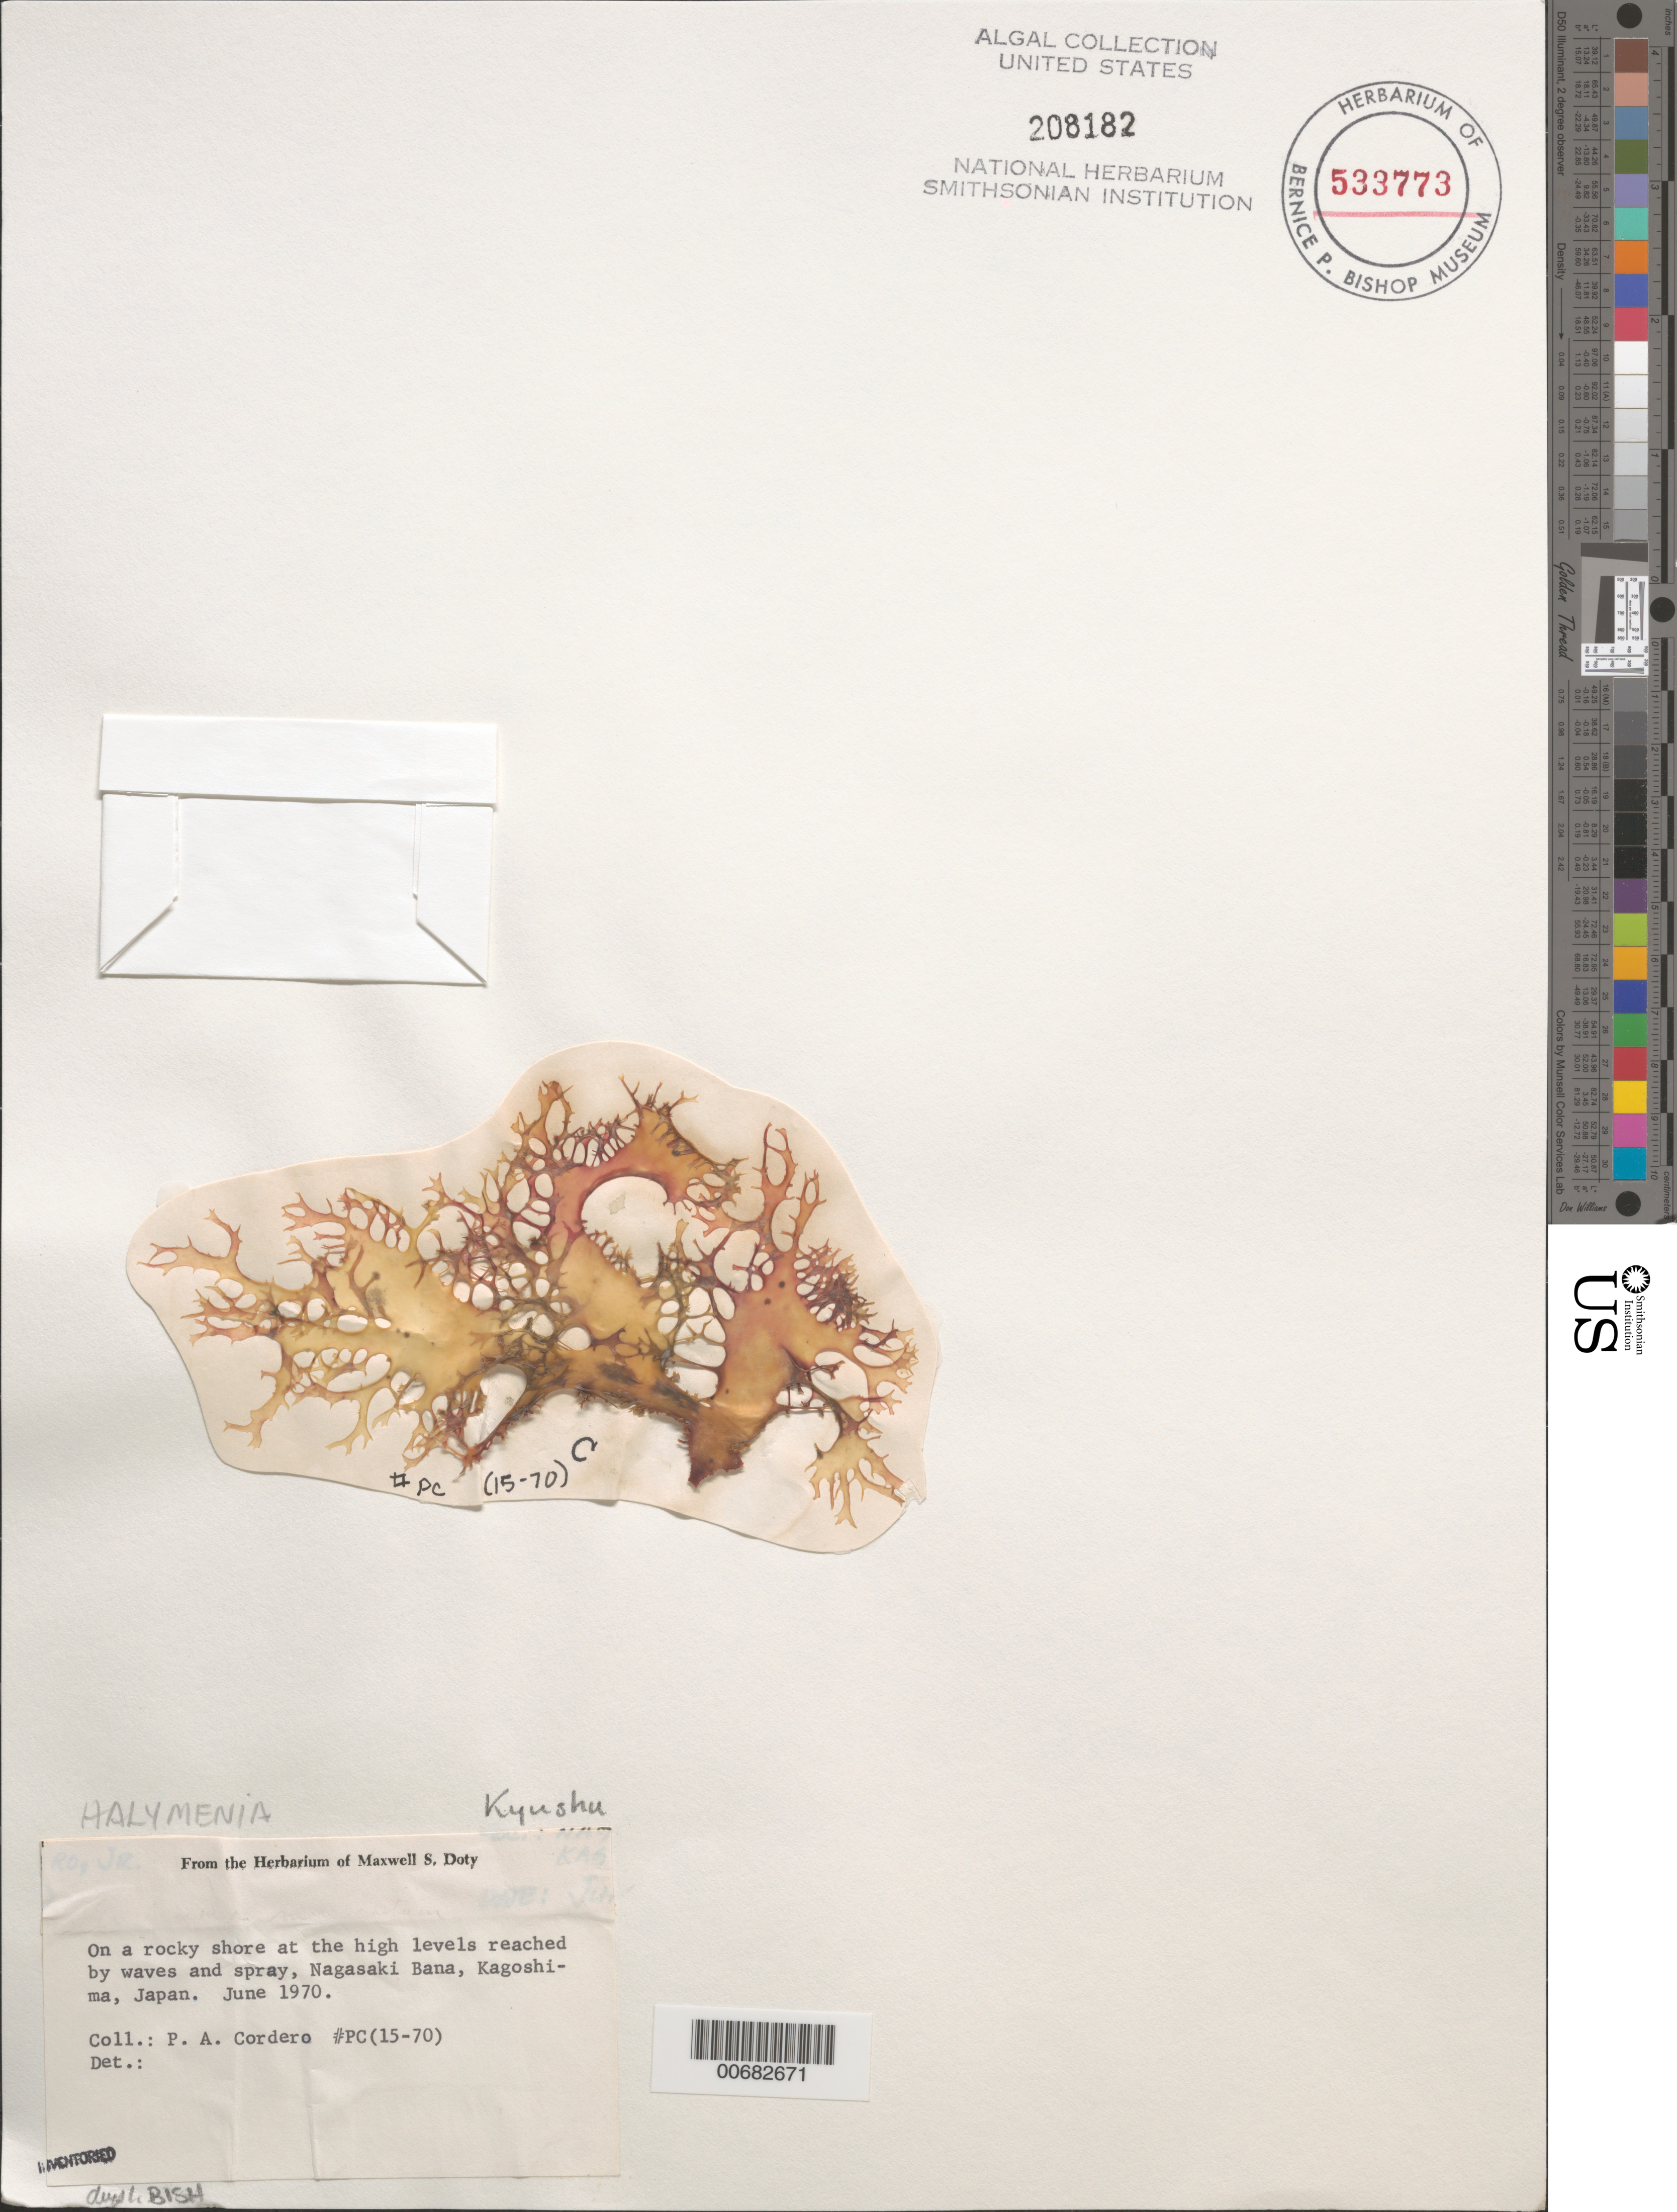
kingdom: Plantae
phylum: Rhodophyta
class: Florideophyceae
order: Halymeniales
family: Halymeniaceae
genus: Halymenia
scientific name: Halymenia sp.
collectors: P. A. Cordero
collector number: PC(15-70)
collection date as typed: Jun 1970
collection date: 1970-06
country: Japan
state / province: Kagosima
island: Kyushu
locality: Nagasaki Bana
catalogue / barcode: US 208182